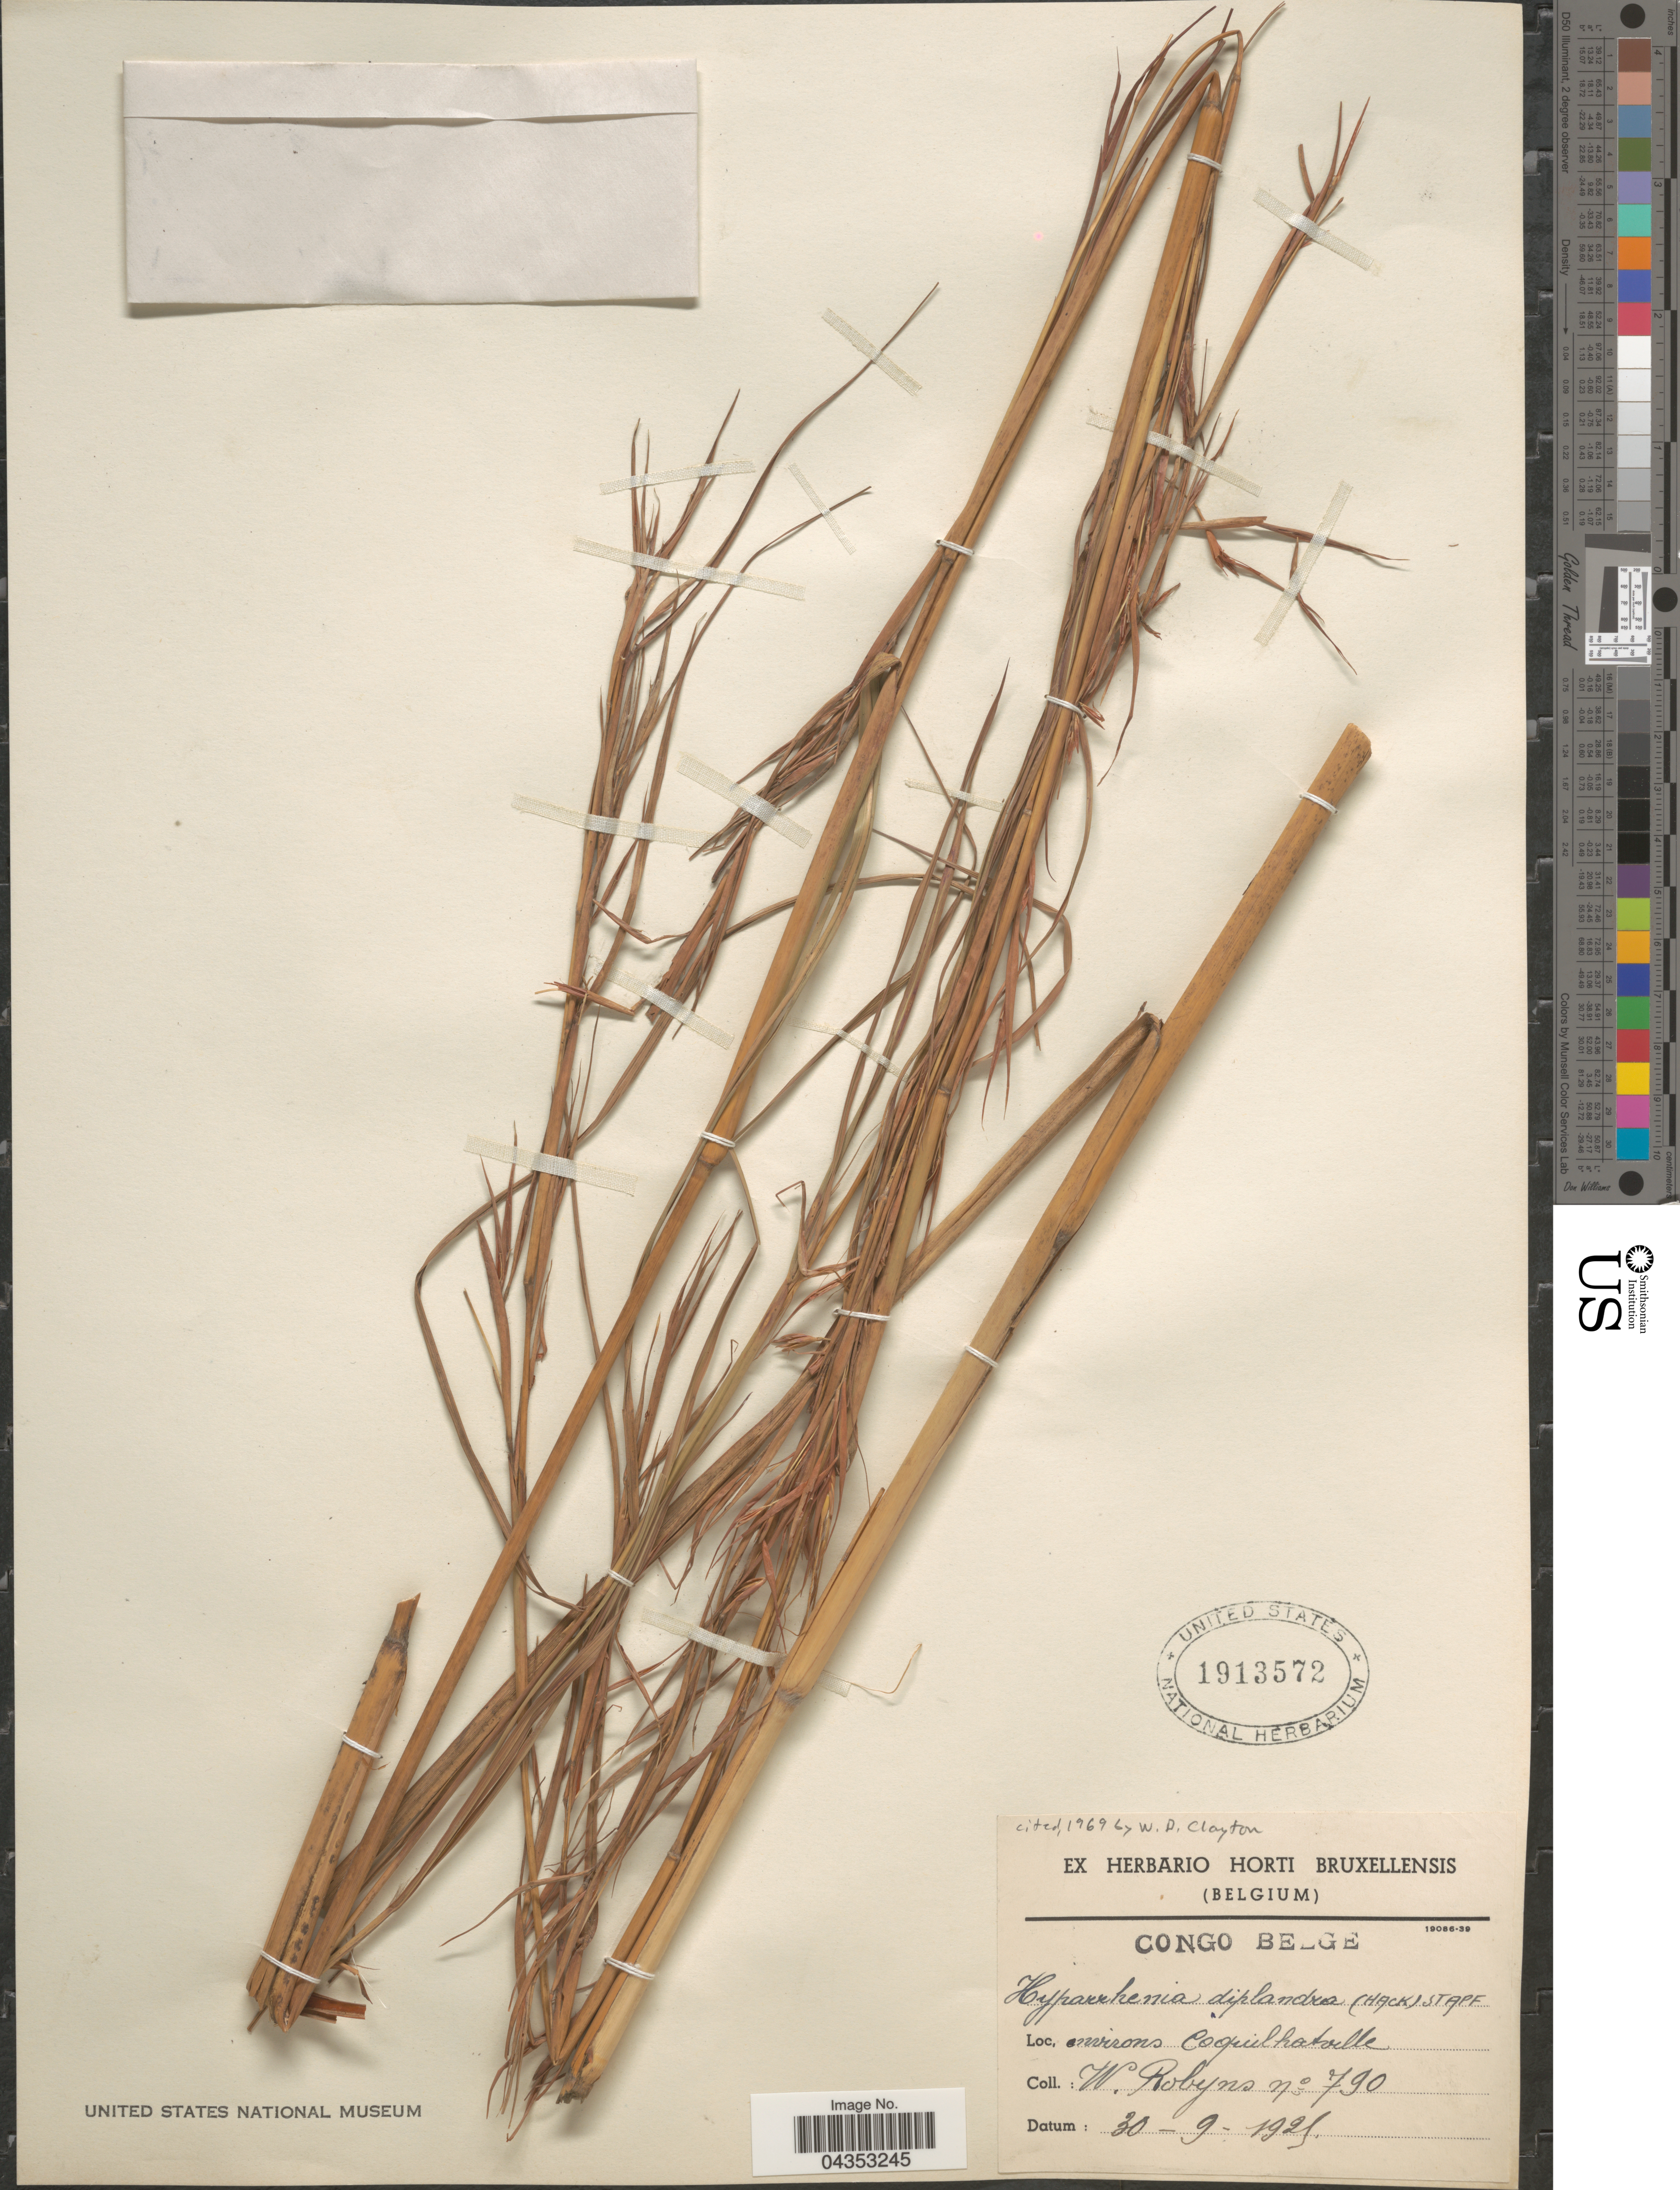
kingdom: Plantae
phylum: Tracheophyta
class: Liliopsida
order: Poales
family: Poaceae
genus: Hyparrhenia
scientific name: Hyparrhenia diplandra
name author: (Hack.) Stapf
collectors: W. Robyns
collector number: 790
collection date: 1925-09-30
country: Congo, Democratic Republic of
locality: Congo Belge. Environs Coquilhatville.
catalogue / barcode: US 1913572